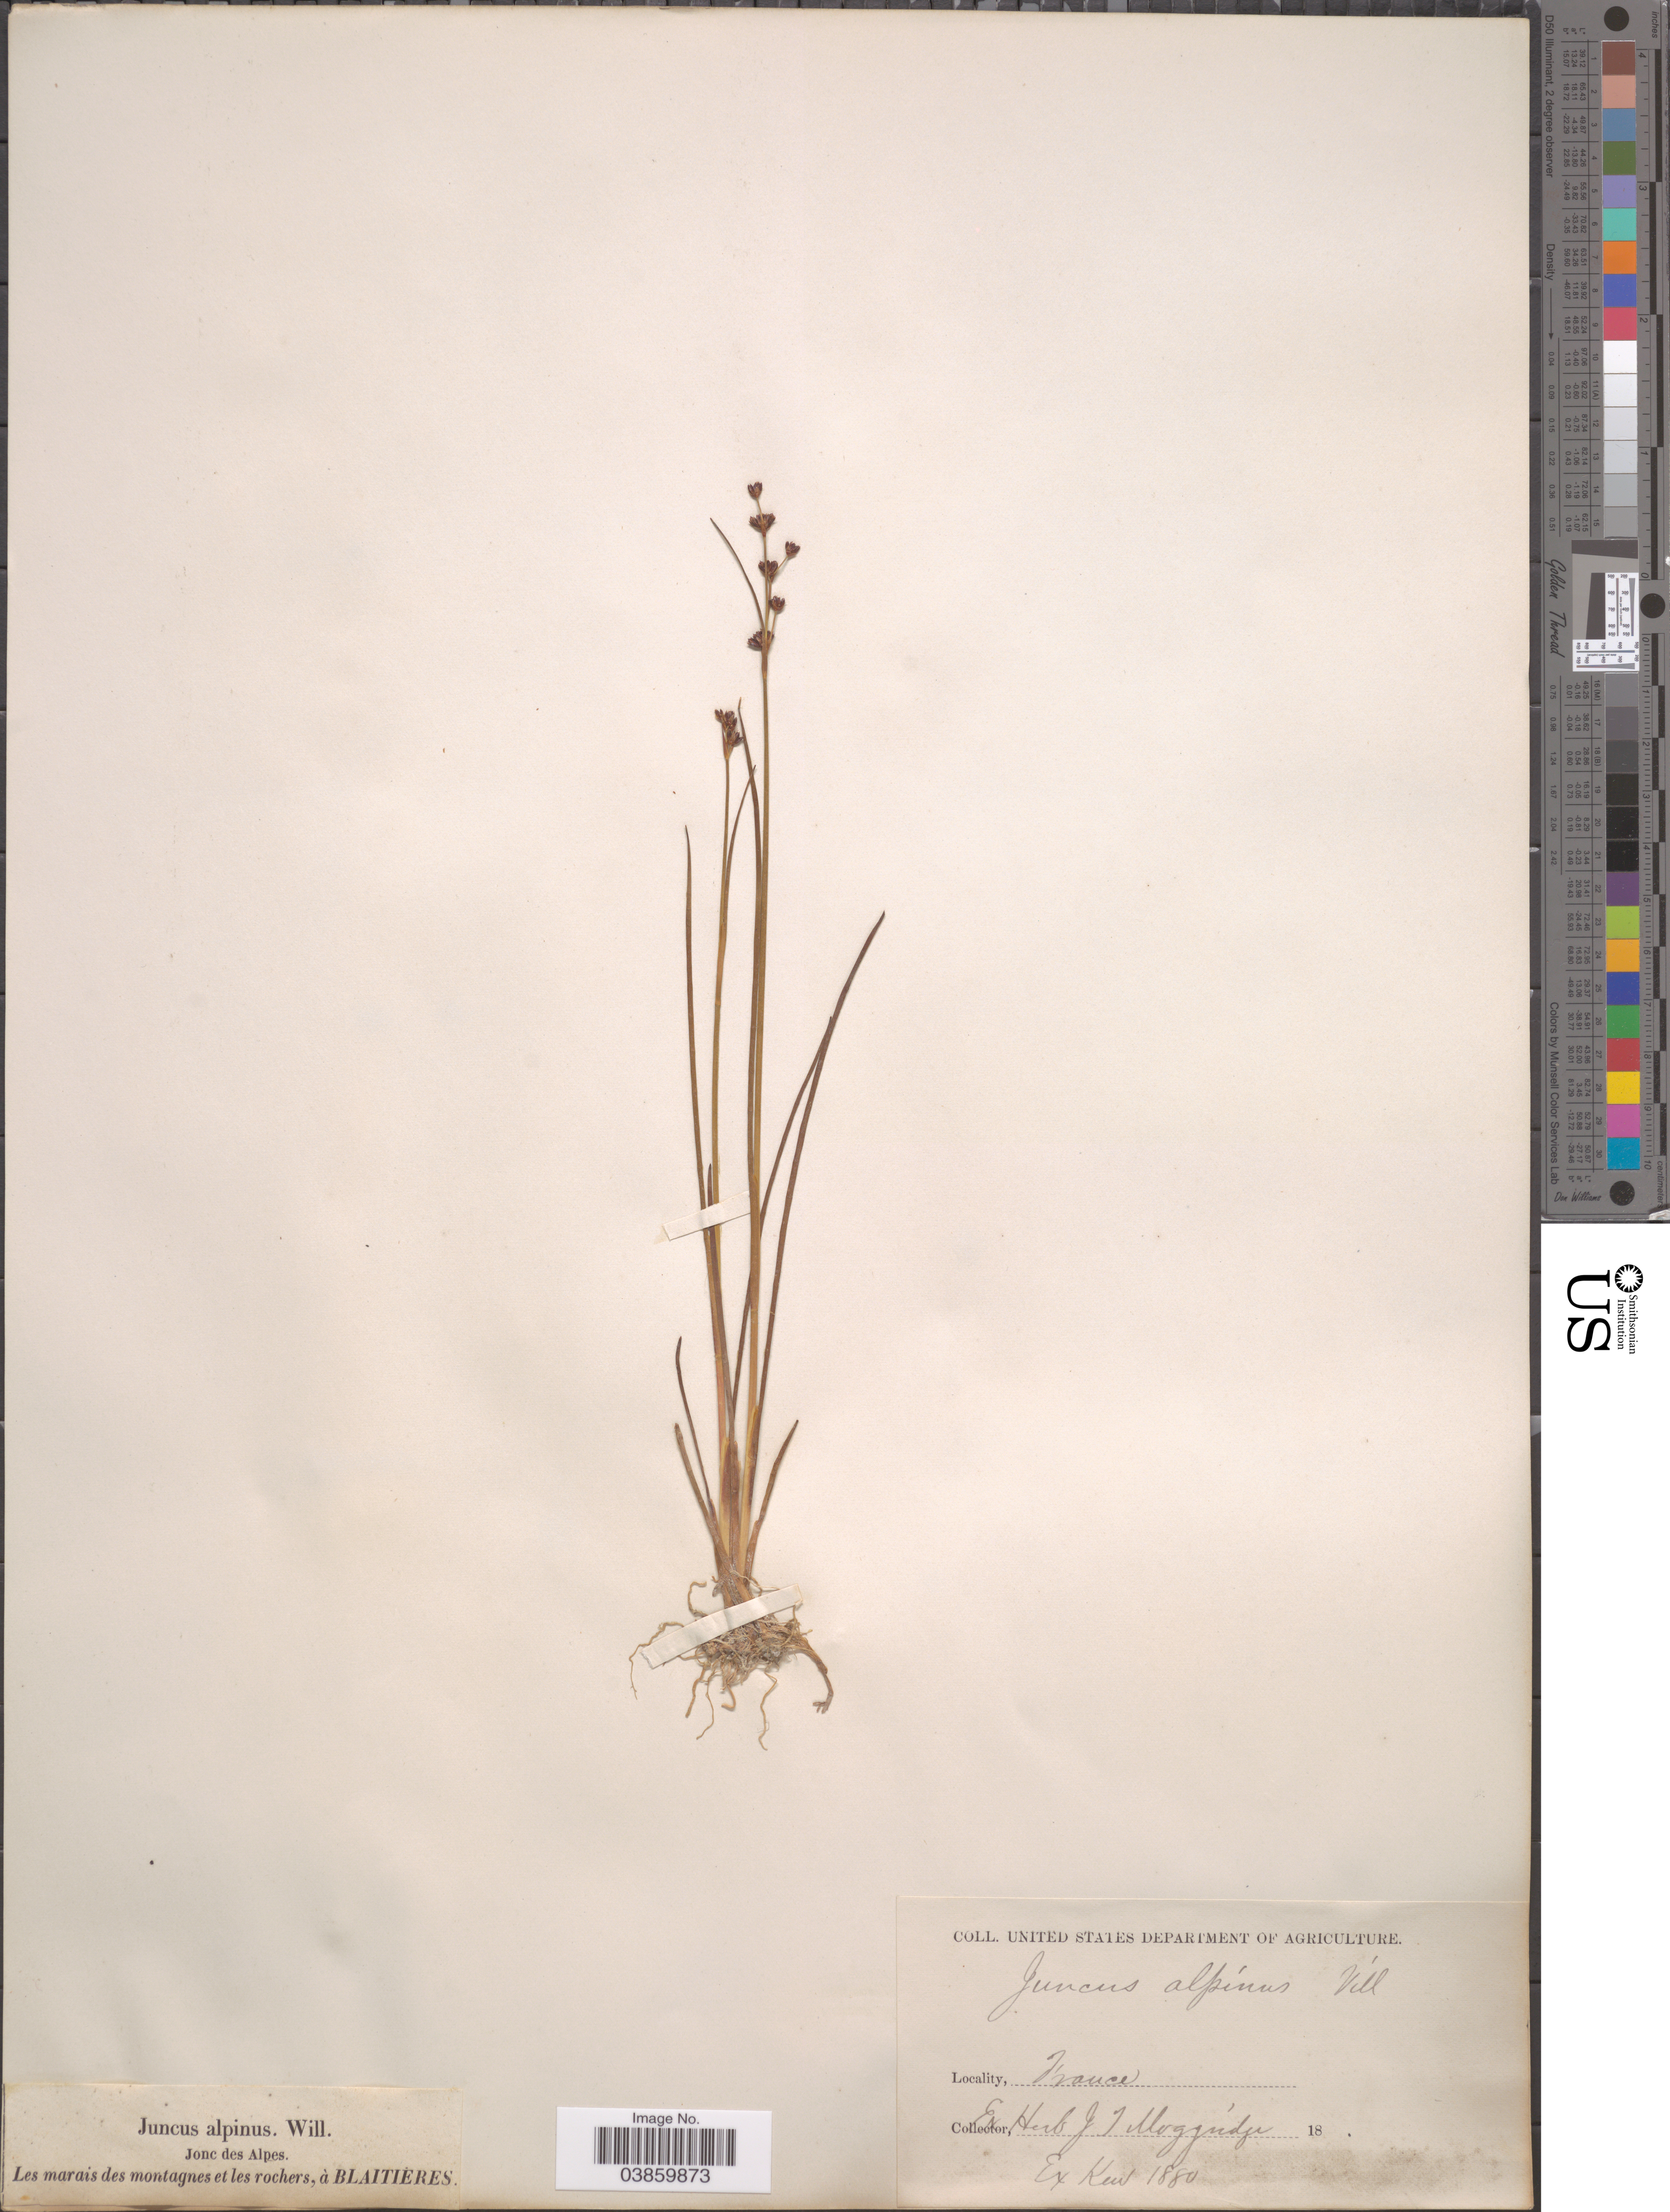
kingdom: Plantae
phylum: Tracheophyta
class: Liliopsida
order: Poales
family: Juncaceae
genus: Juncus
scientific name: Juncus alpinus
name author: Vill.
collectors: ex herb. J.T. Moggridge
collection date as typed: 18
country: France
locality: Les marais des montagnes et les rochers, à Blaitieres.